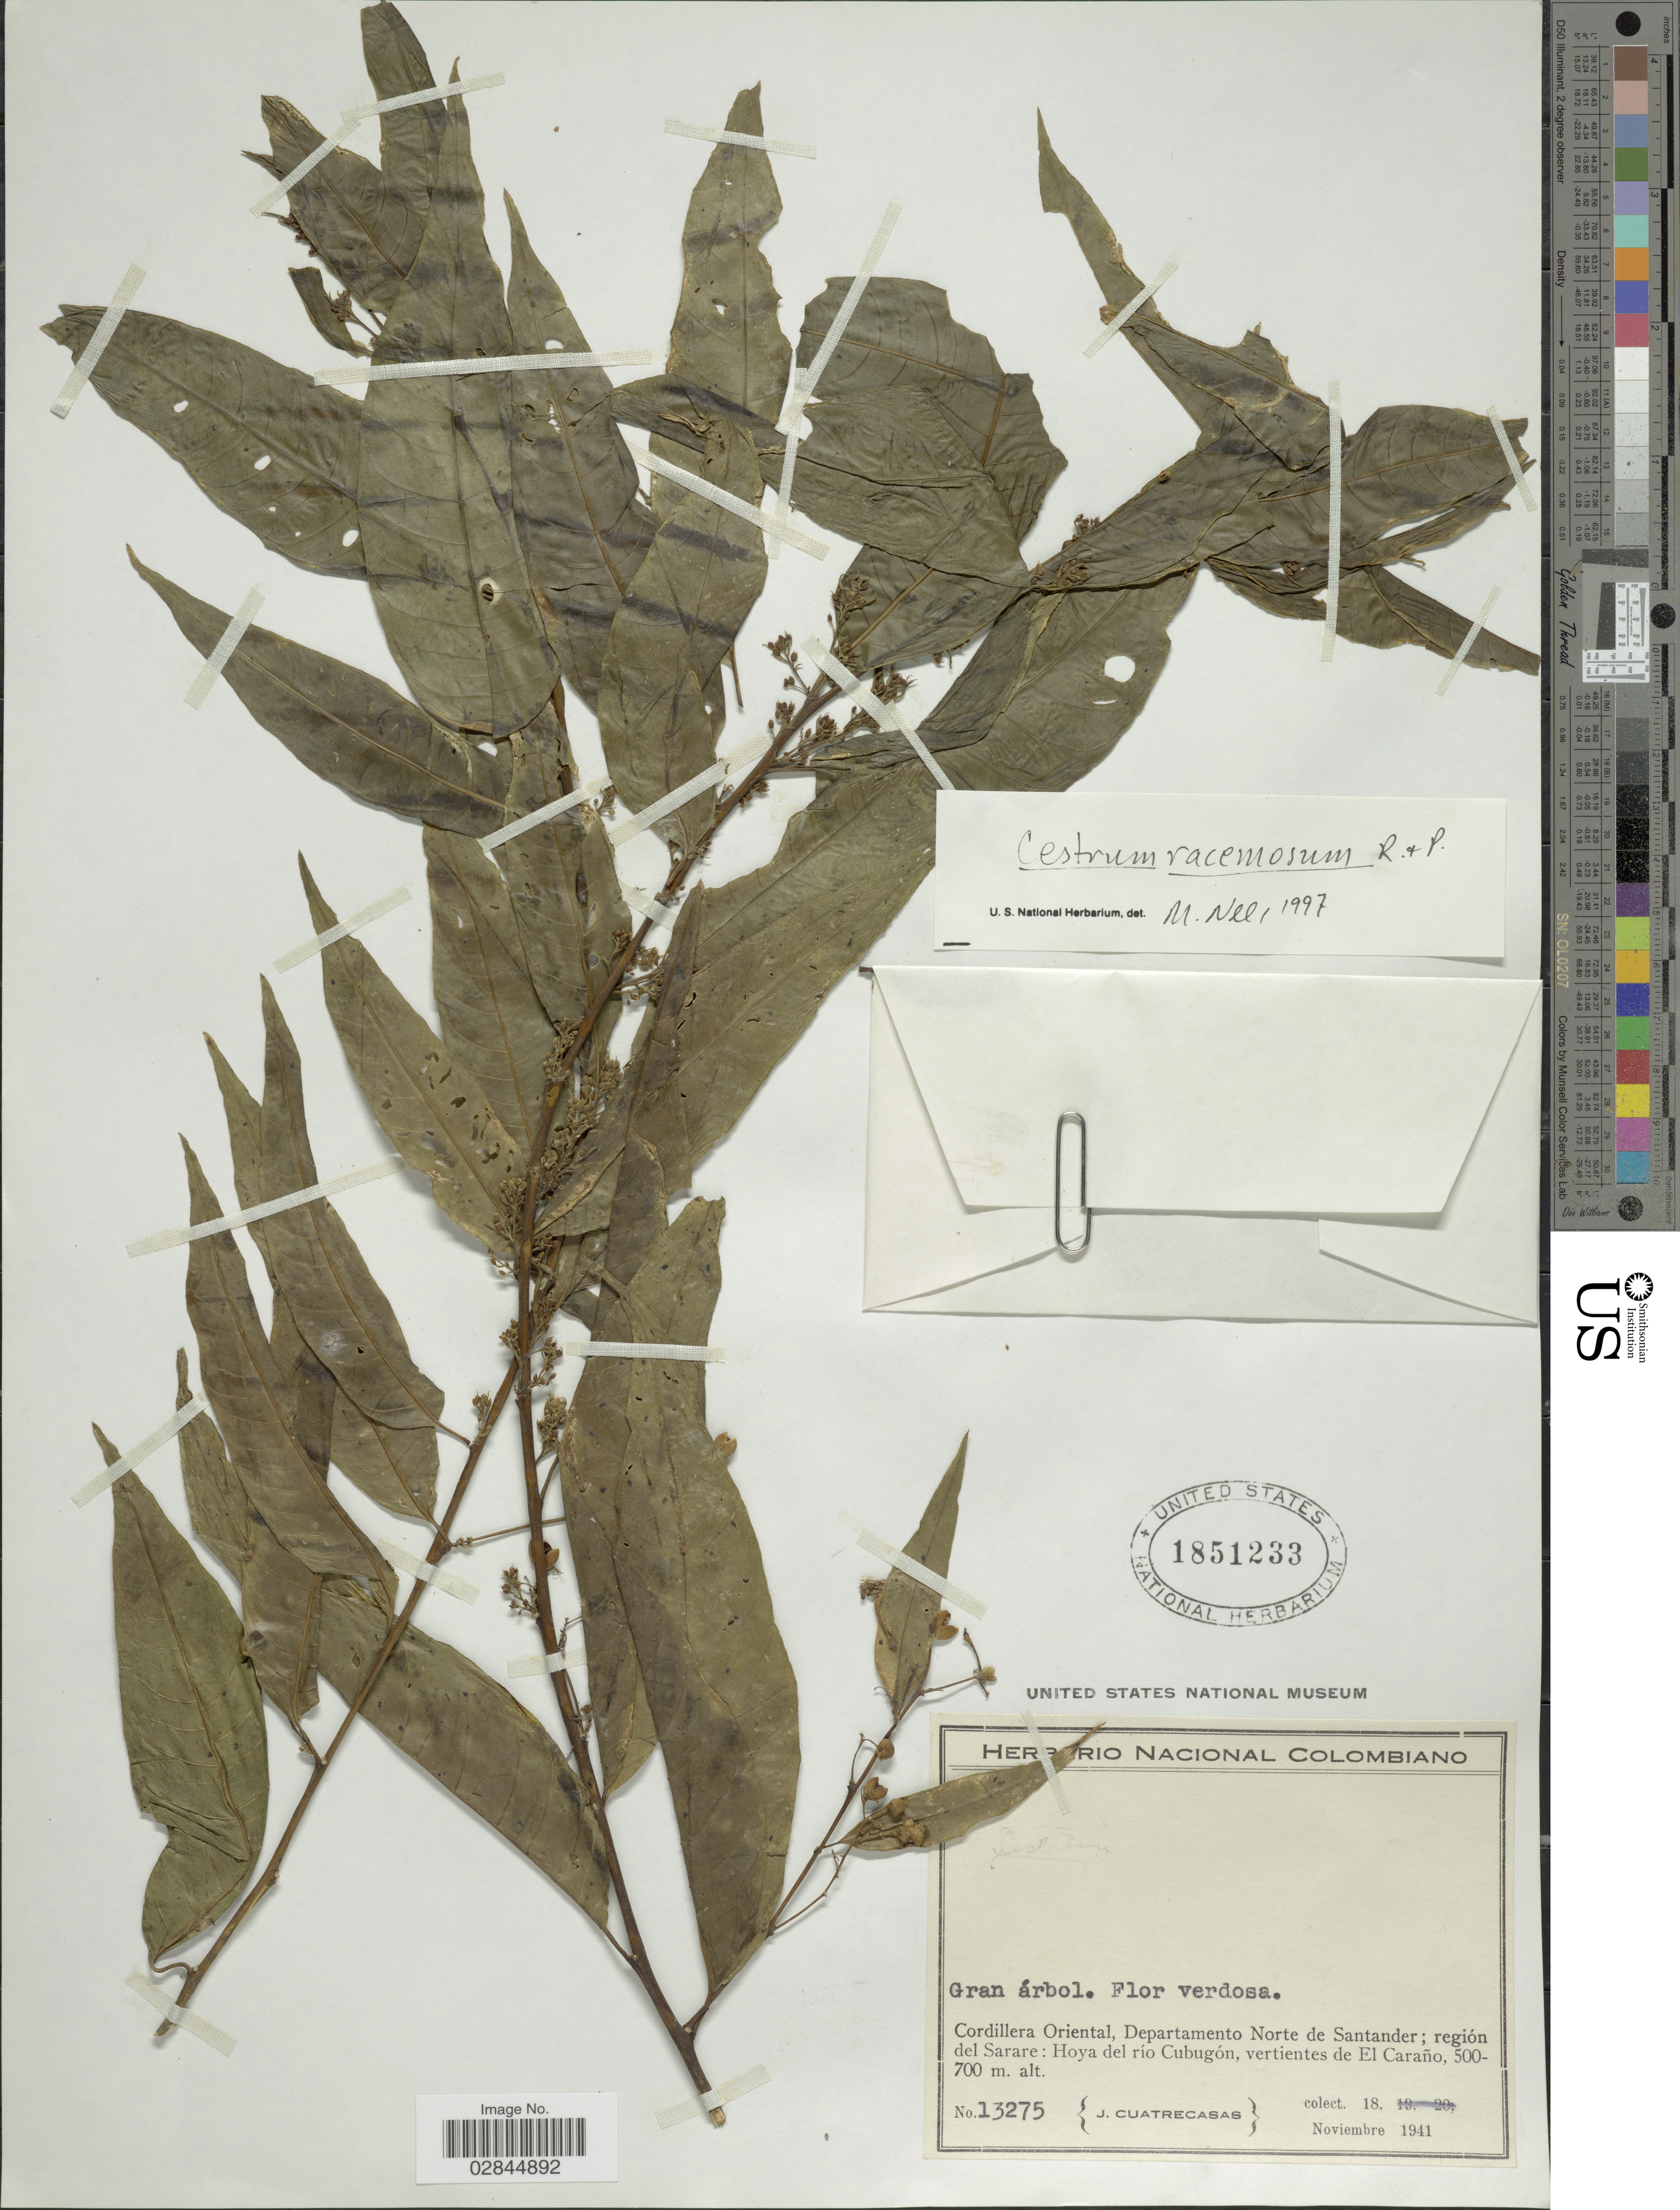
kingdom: Plantae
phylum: Tracheophyta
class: Magnoliopsida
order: Solanales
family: Solanaceae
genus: Cestrum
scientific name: Cestrum racemosum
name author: Ruiz & Pav.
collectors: J. Cuatrecasas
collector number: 13275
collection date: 1941-11-18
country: Colombia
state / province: Norte de Santander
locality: Cordillera Oriental, Departamento Norte de Santander; región del Sarare: Hoya del río Cubugón, vertientes de El Caraño.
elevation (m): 500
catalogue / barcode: US 1851233